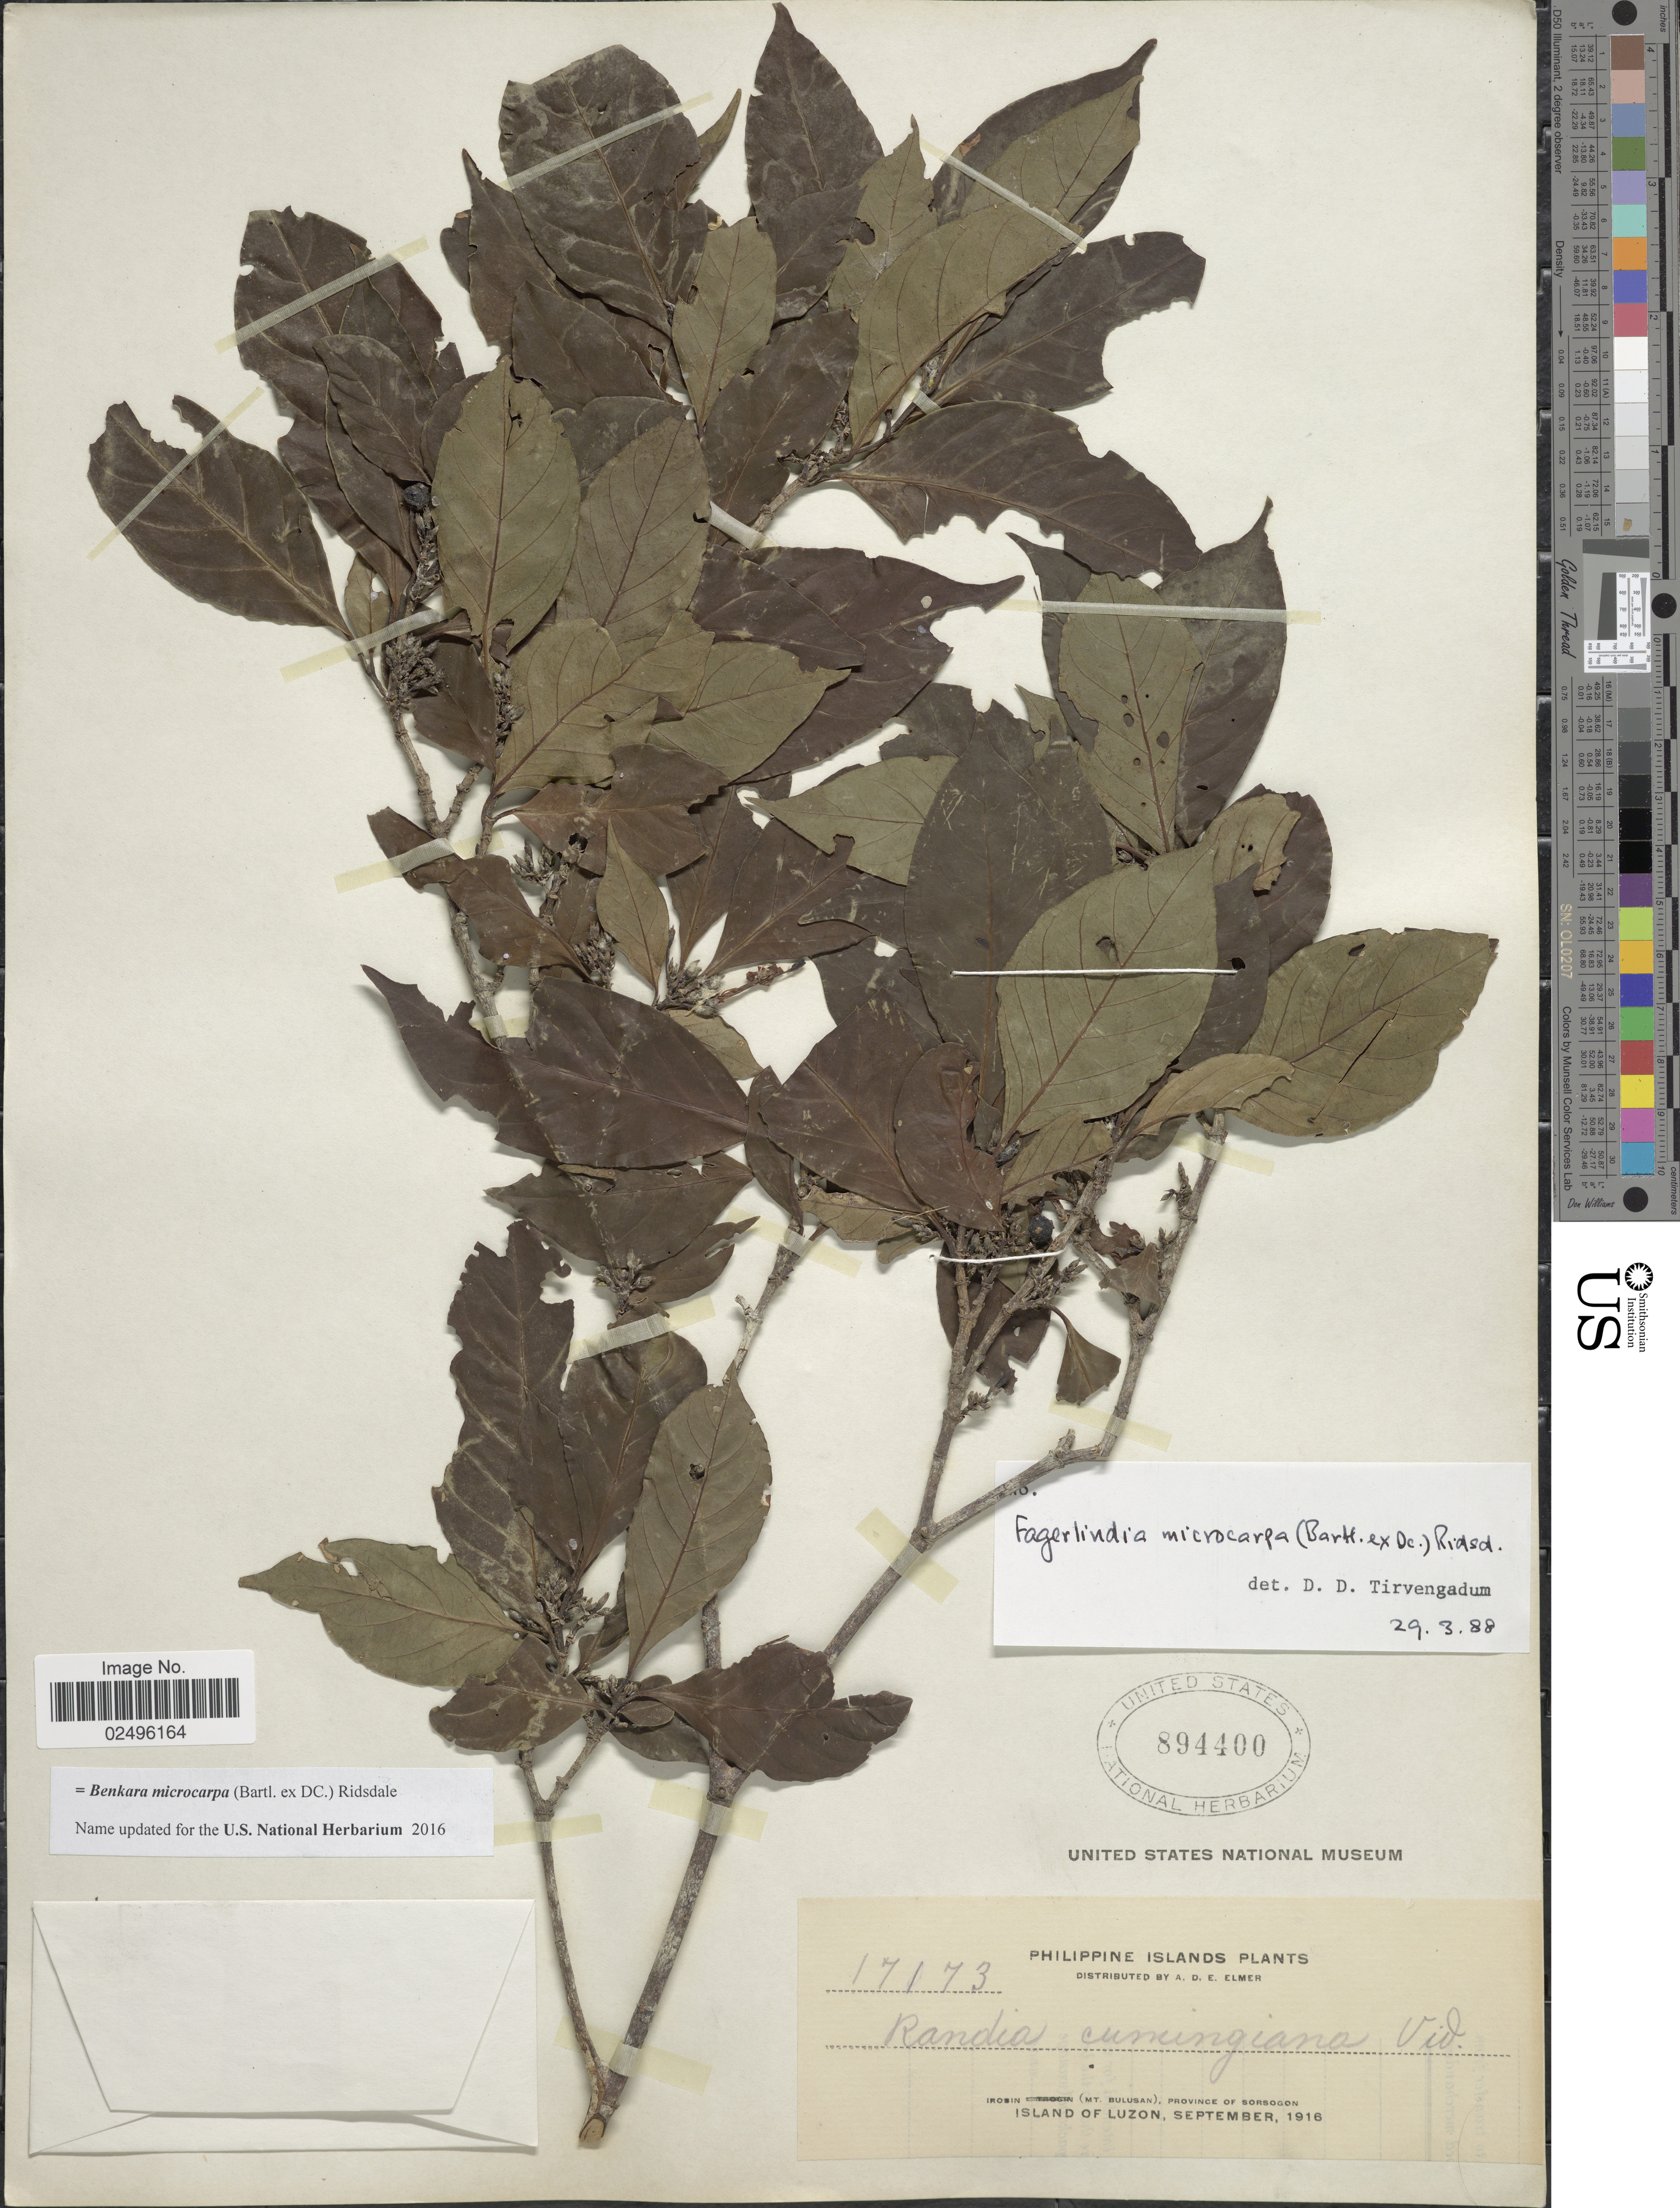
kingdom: Plantae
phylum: Tracheophyta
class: Magnoliopsida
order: Gentianales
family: Rubiaceae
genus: Fagerlindia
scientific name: Fagerlindia microcarpa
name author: (Bartl. ex DC.) Ridsdale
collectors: A. D. E. Elmer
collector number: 17173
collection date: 1916-09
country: Philippines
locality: Philippine Islands, Irosin (Mt Bulusan), Province of Sorsogon, Island of Luzon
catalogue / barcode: US 894400